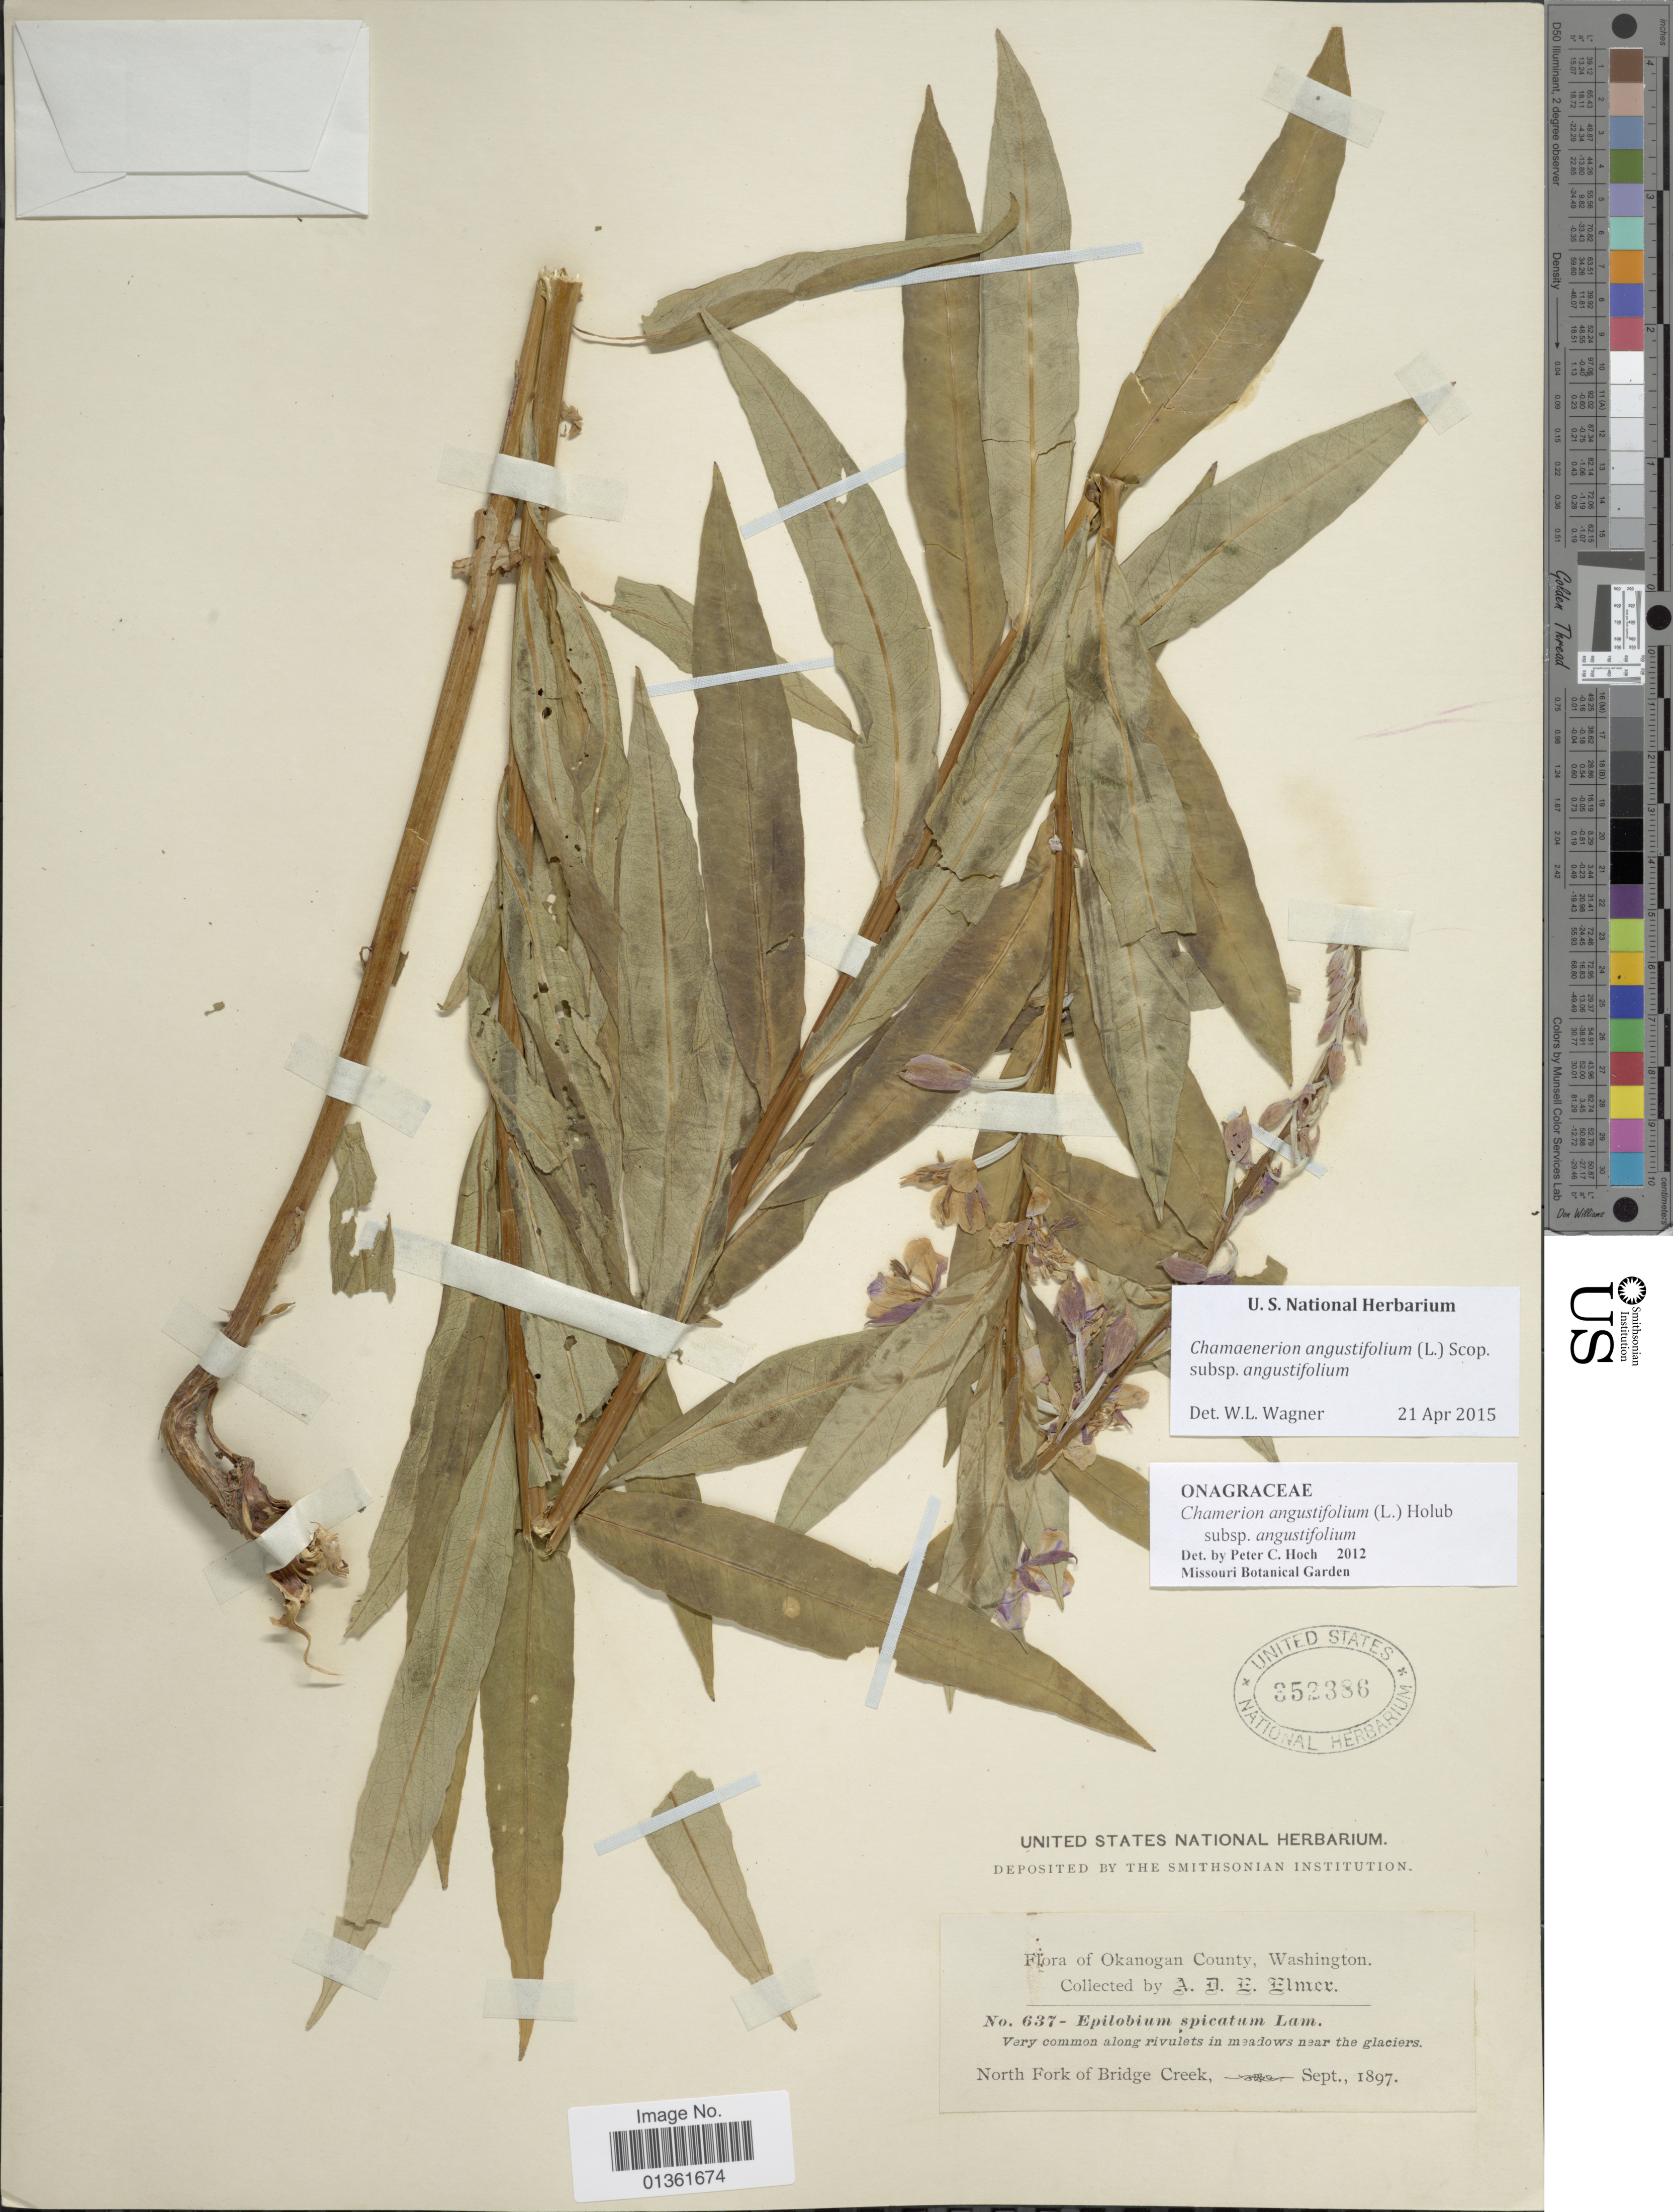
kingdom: Plantae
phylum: Tracheophyta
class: Magnoliopsida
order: Myrtales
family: Onagraceae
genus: Chamaenerion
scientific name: Chamaenerion angustifolium subsp. angustifolium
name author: (L.) Scop.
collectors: A. D. E. Elmer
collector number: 637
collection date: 1897-09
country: United States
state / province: Washington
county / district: Okanogan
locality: Okanogan County. North Fork of Bridge Creek.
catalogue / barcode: US 352386